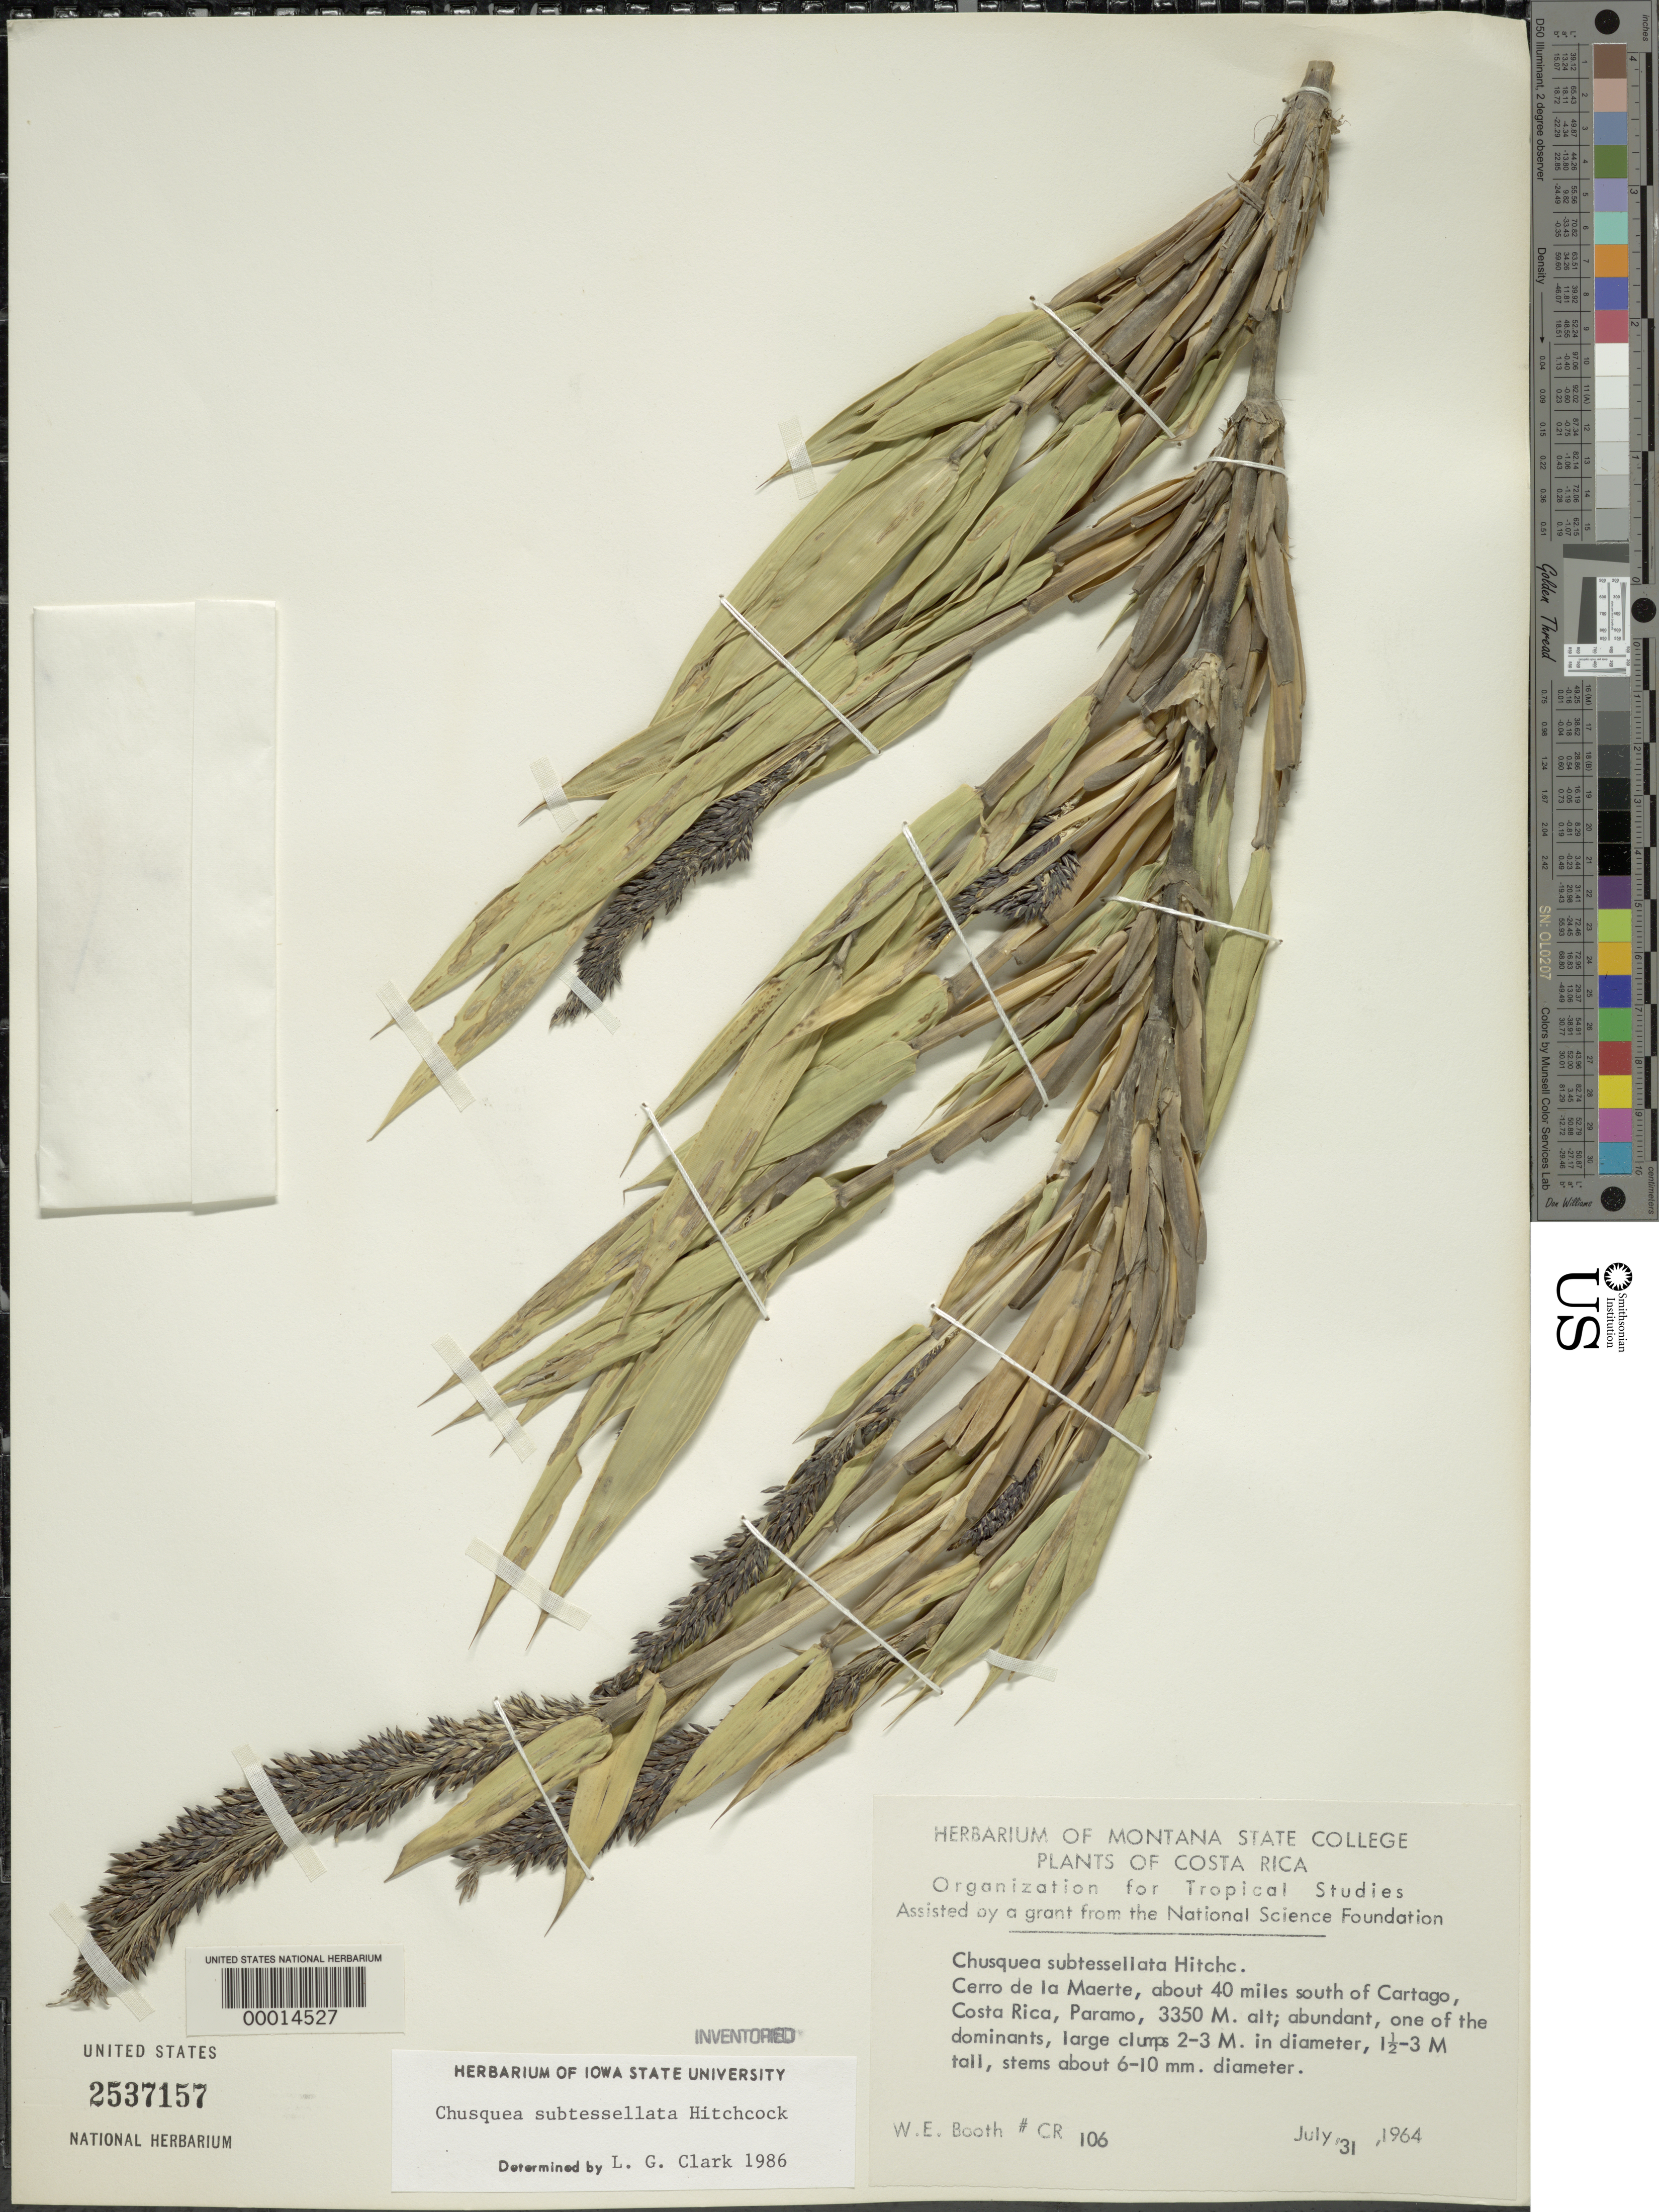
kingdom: Plantae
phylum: Tracheophyta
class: Liliopsida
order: Poales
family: Poaceae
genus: Chusquea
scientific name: Chusquea subtessellata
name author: Hitchc.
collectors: W. Booth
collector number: Cr 106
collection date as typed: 31 Jul 1964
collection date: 1964-07-31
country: Costa Rica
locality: Cerro de La Muerte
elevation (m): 3350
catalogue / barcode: US 2537157